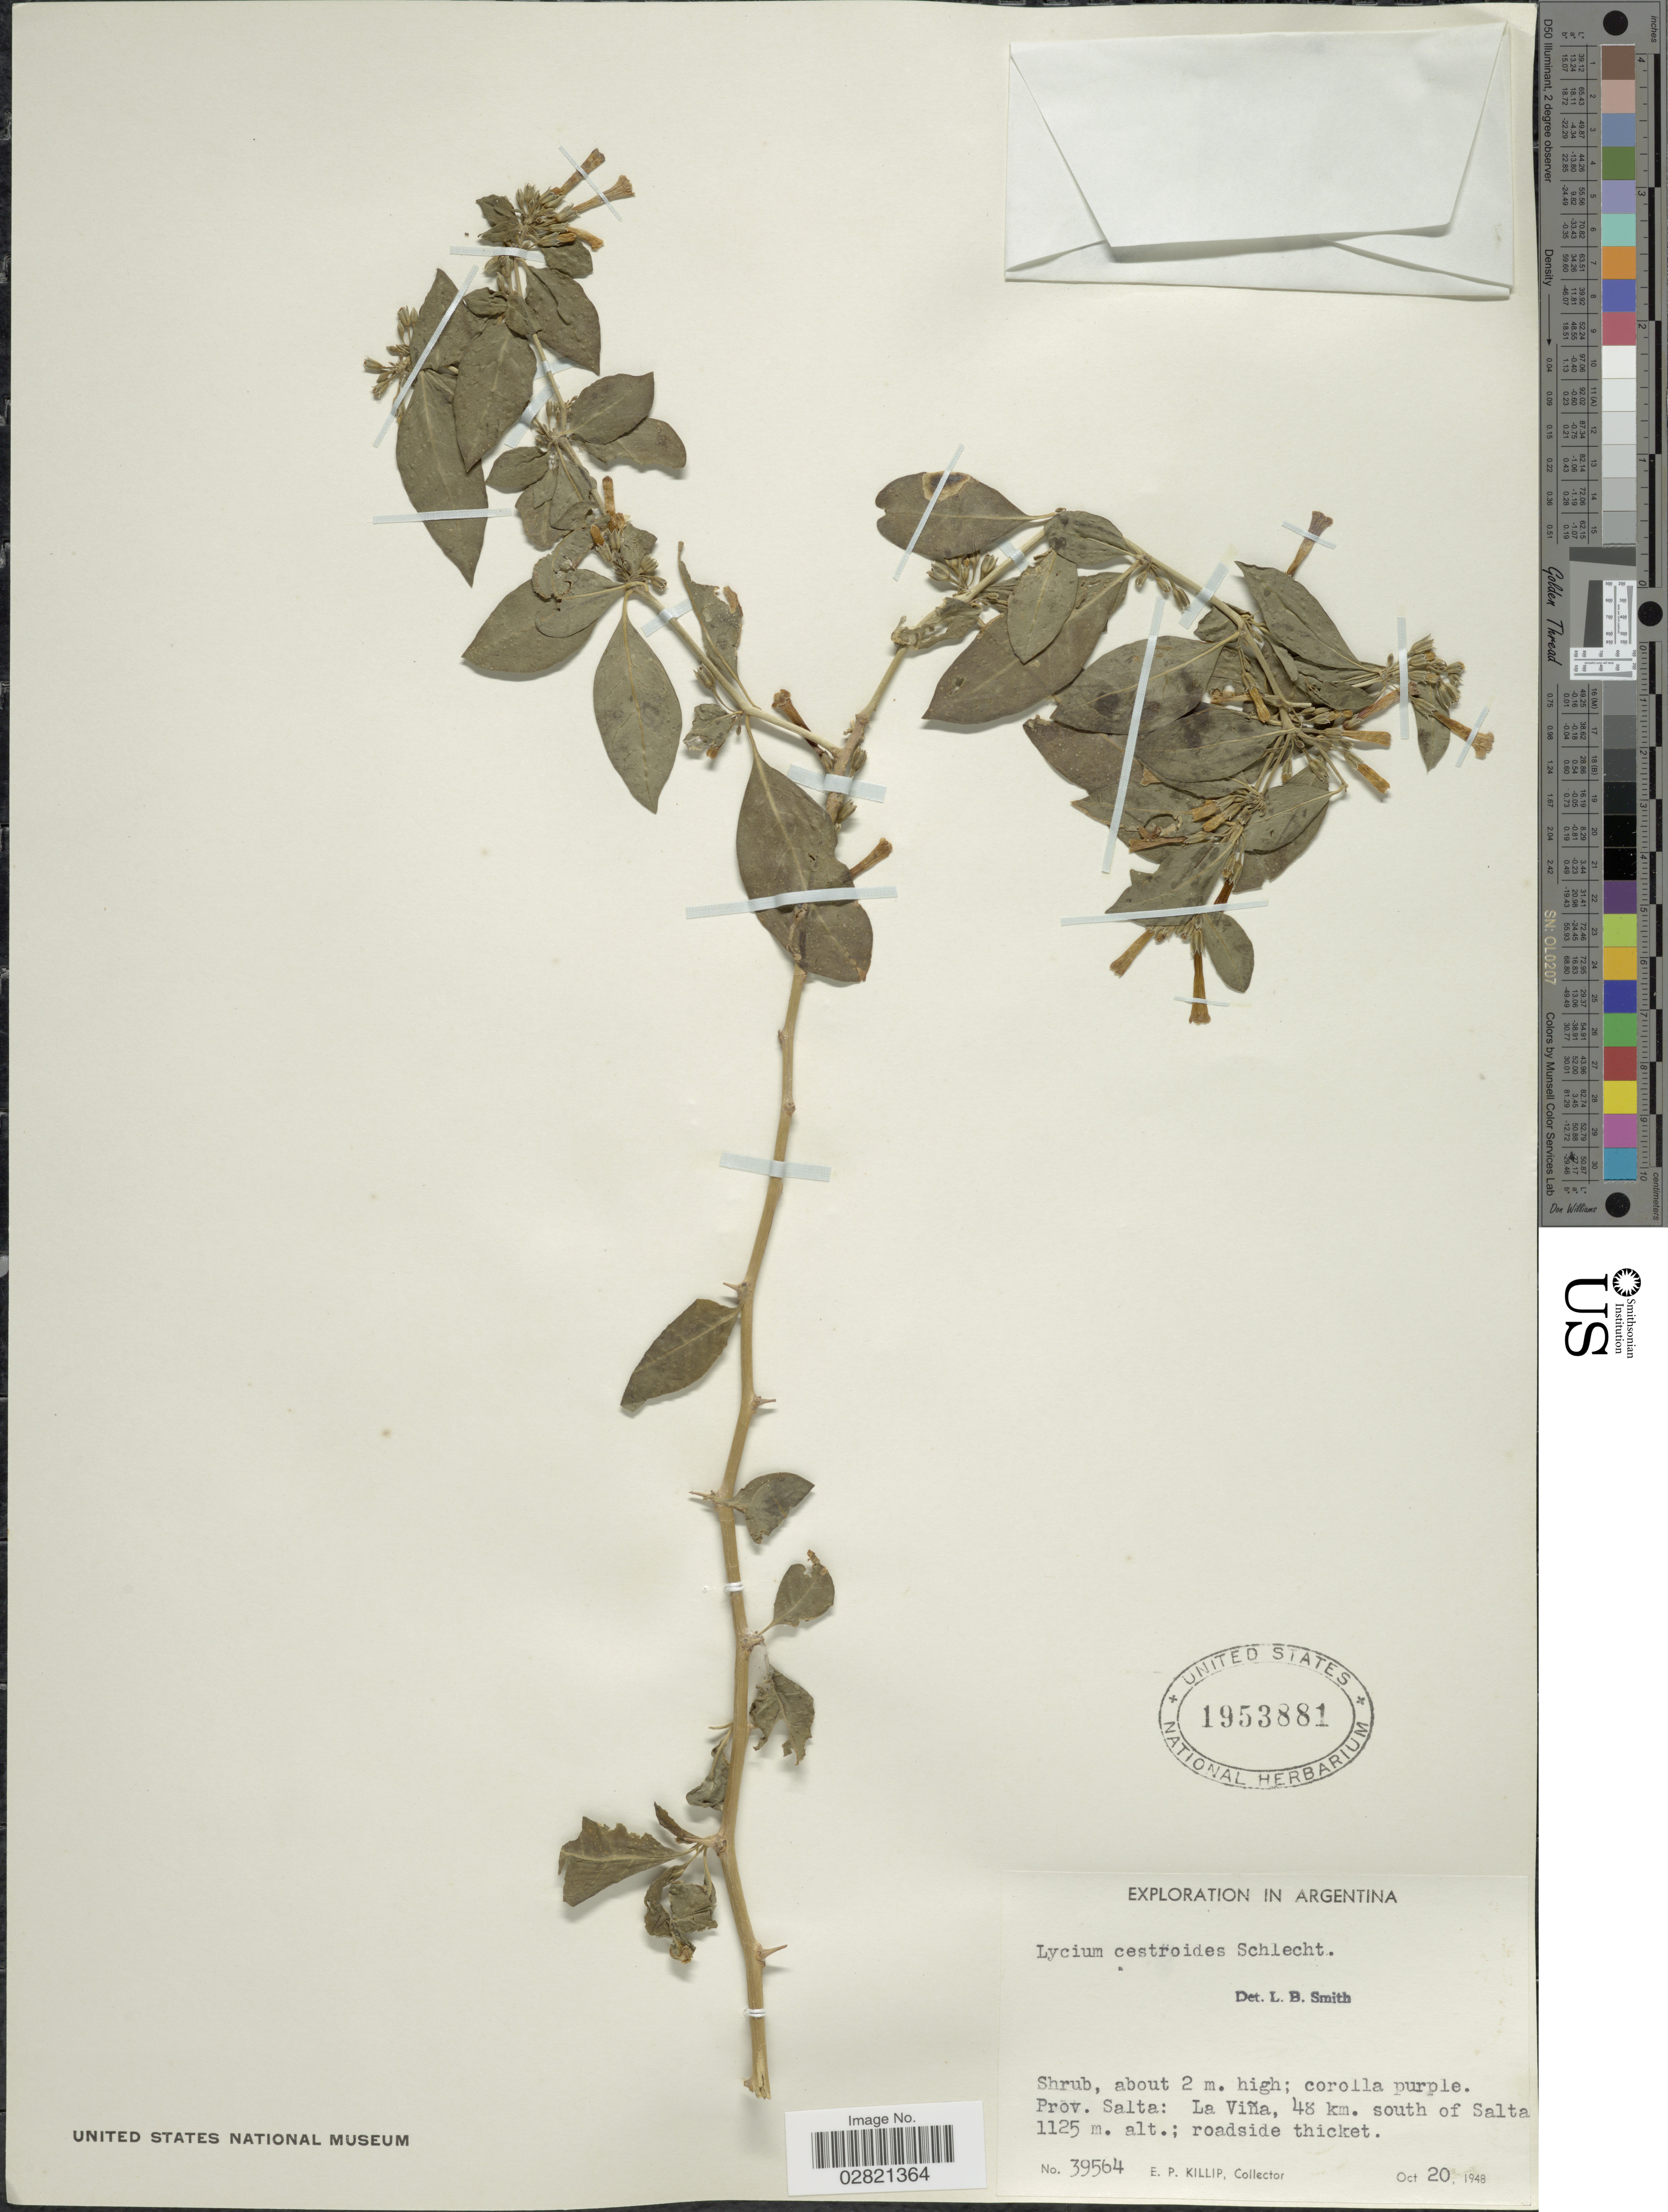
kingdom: Plantae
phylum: Tracheophyta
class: Magnoliopsida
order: Solanales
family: Solanaceae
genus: Lycium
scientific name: Lycium cestroides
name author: Schltdl.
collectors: E. P. Killip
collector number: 39564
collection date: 1948-10-20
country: Argentina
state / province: Salta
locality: La Viña, 48 km. south of Salta.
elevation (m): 1125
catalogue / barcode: US 1953881